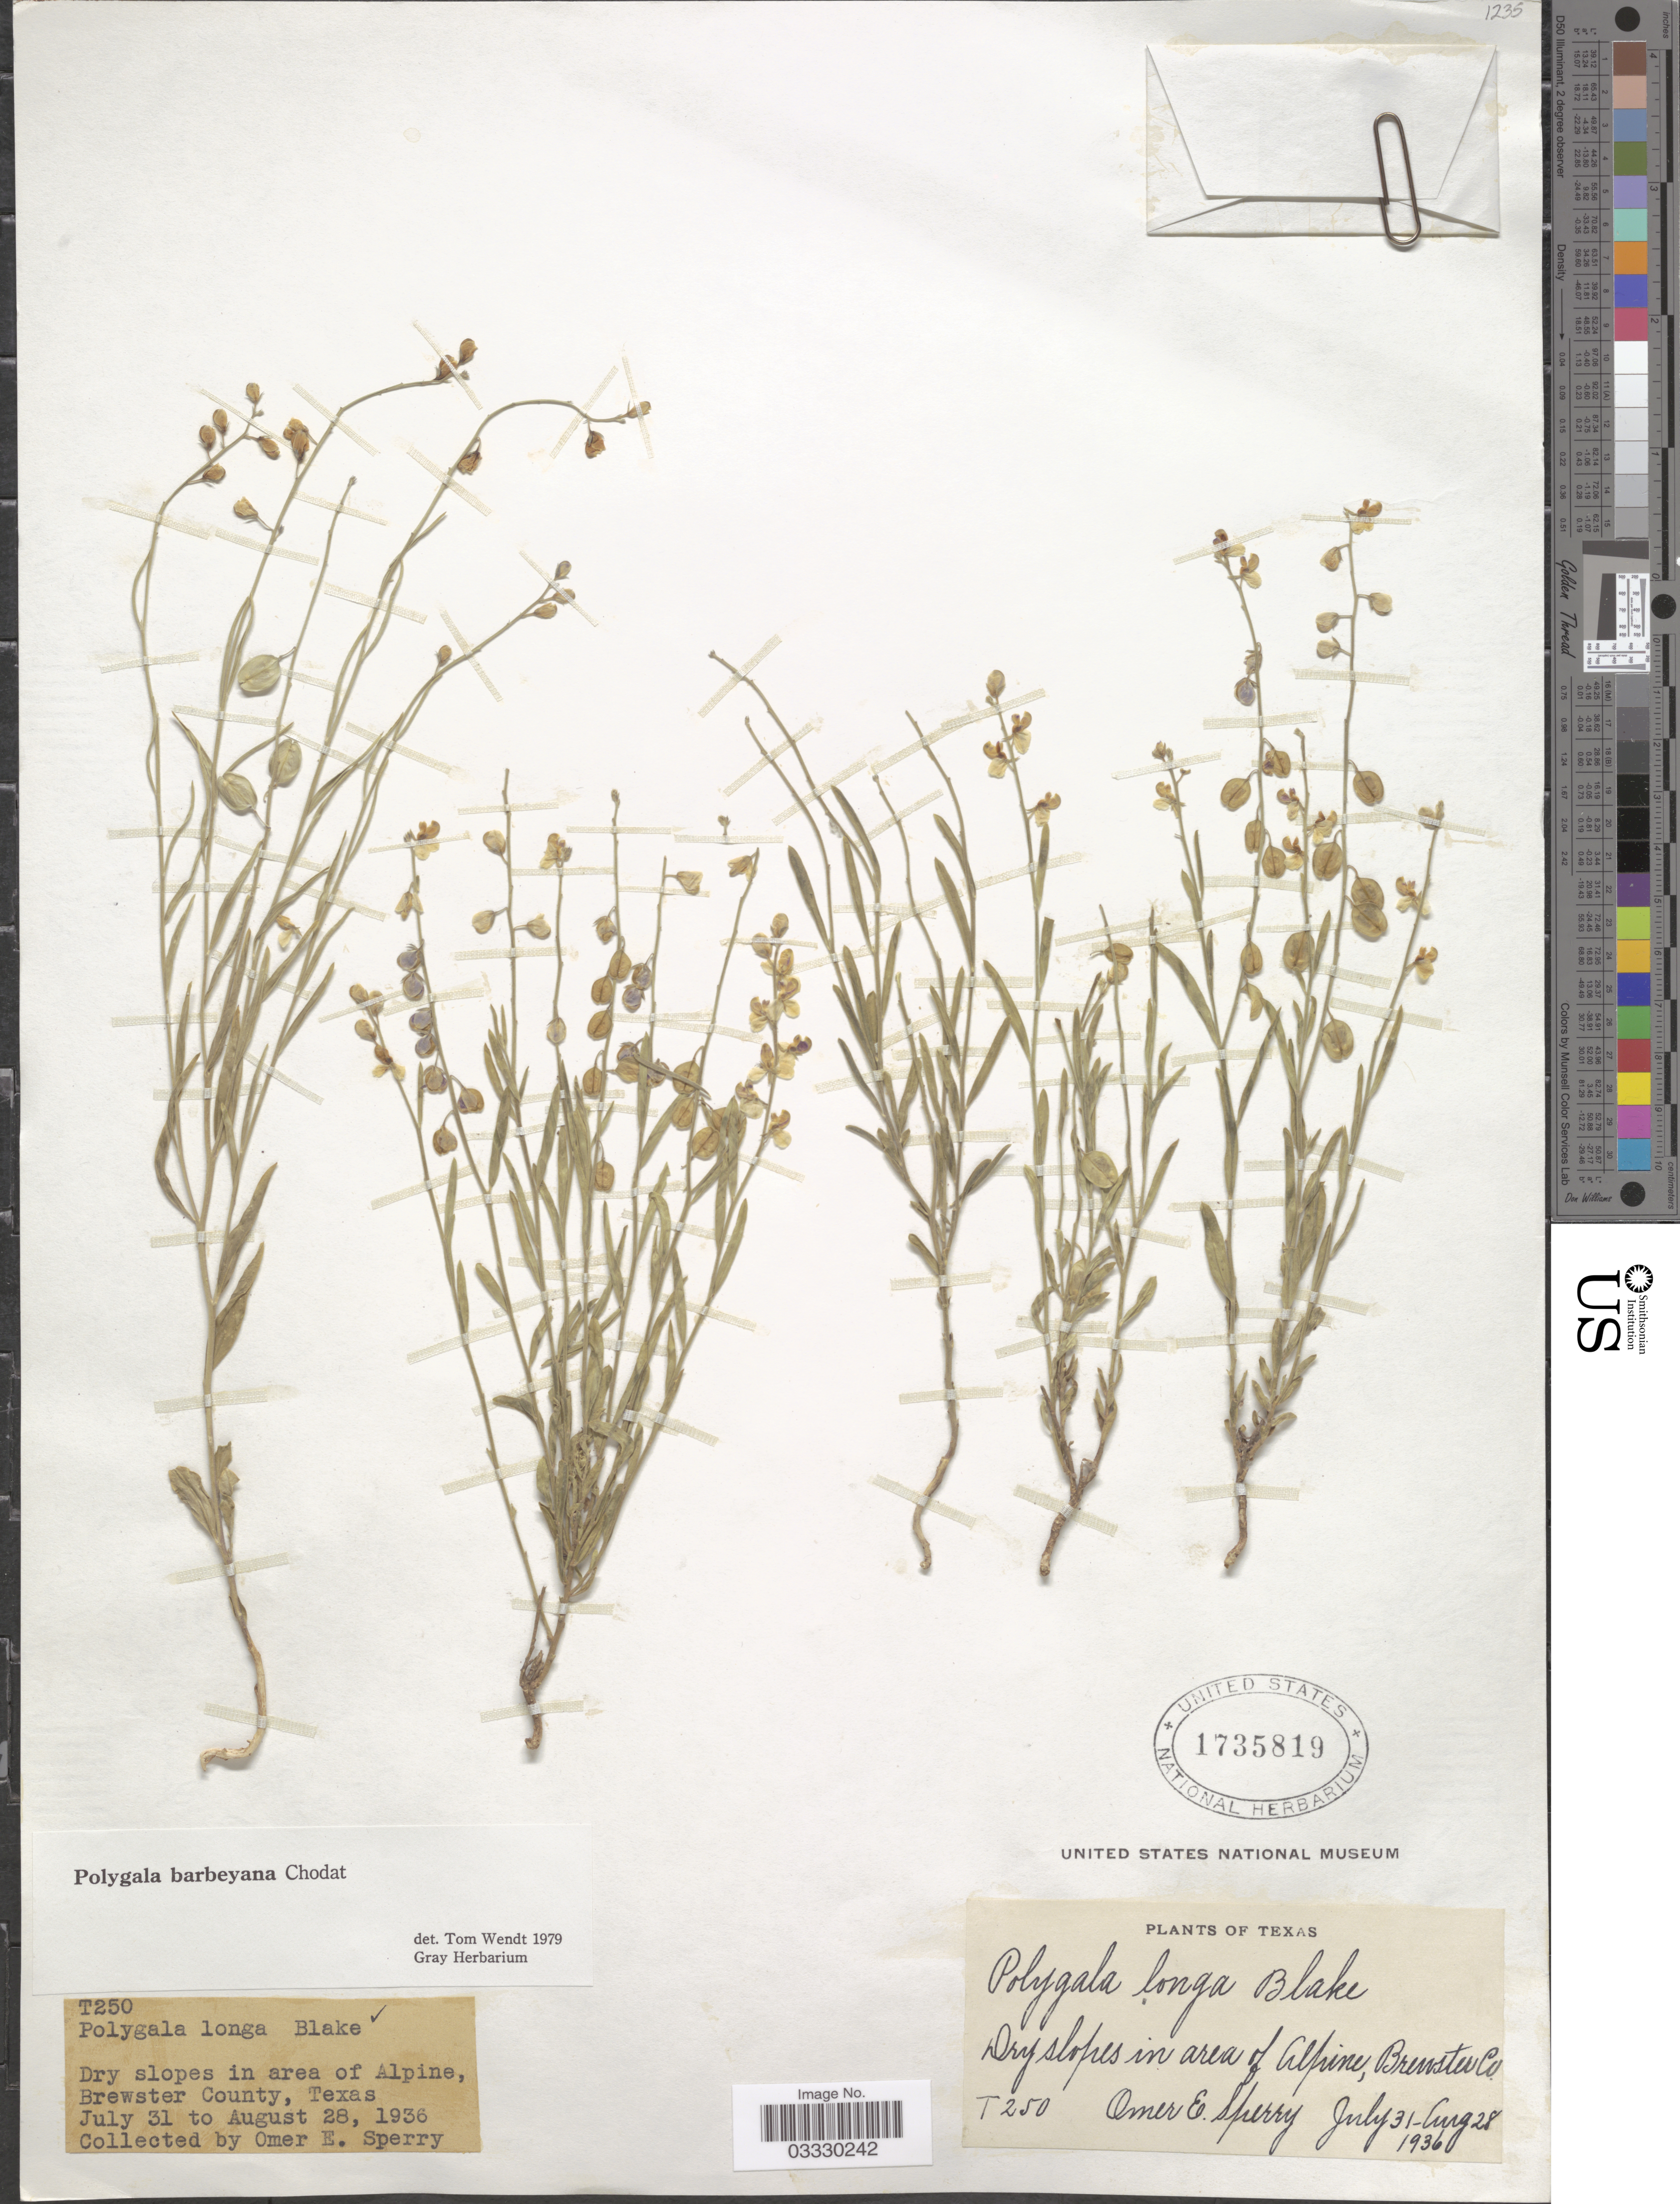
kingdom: Plantae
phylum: Tracheophyta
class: Magnoliopsida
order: Fabales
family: Polygalaceae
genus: Hebecarpa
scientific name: Hebecarpa barbeyana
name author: (Chodat) J.R. Abbott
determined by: Strong, Mark T., (BOT), Smithsonian Institution - National Museum of Natural History (UNITED STATES)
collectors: O. E. Sperry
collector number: T250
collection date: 1936-07-31/1936-08-28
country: United States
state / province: Texas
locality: Dry slopes in area of Alpine, Brewster Co.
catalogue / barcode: US 1735819